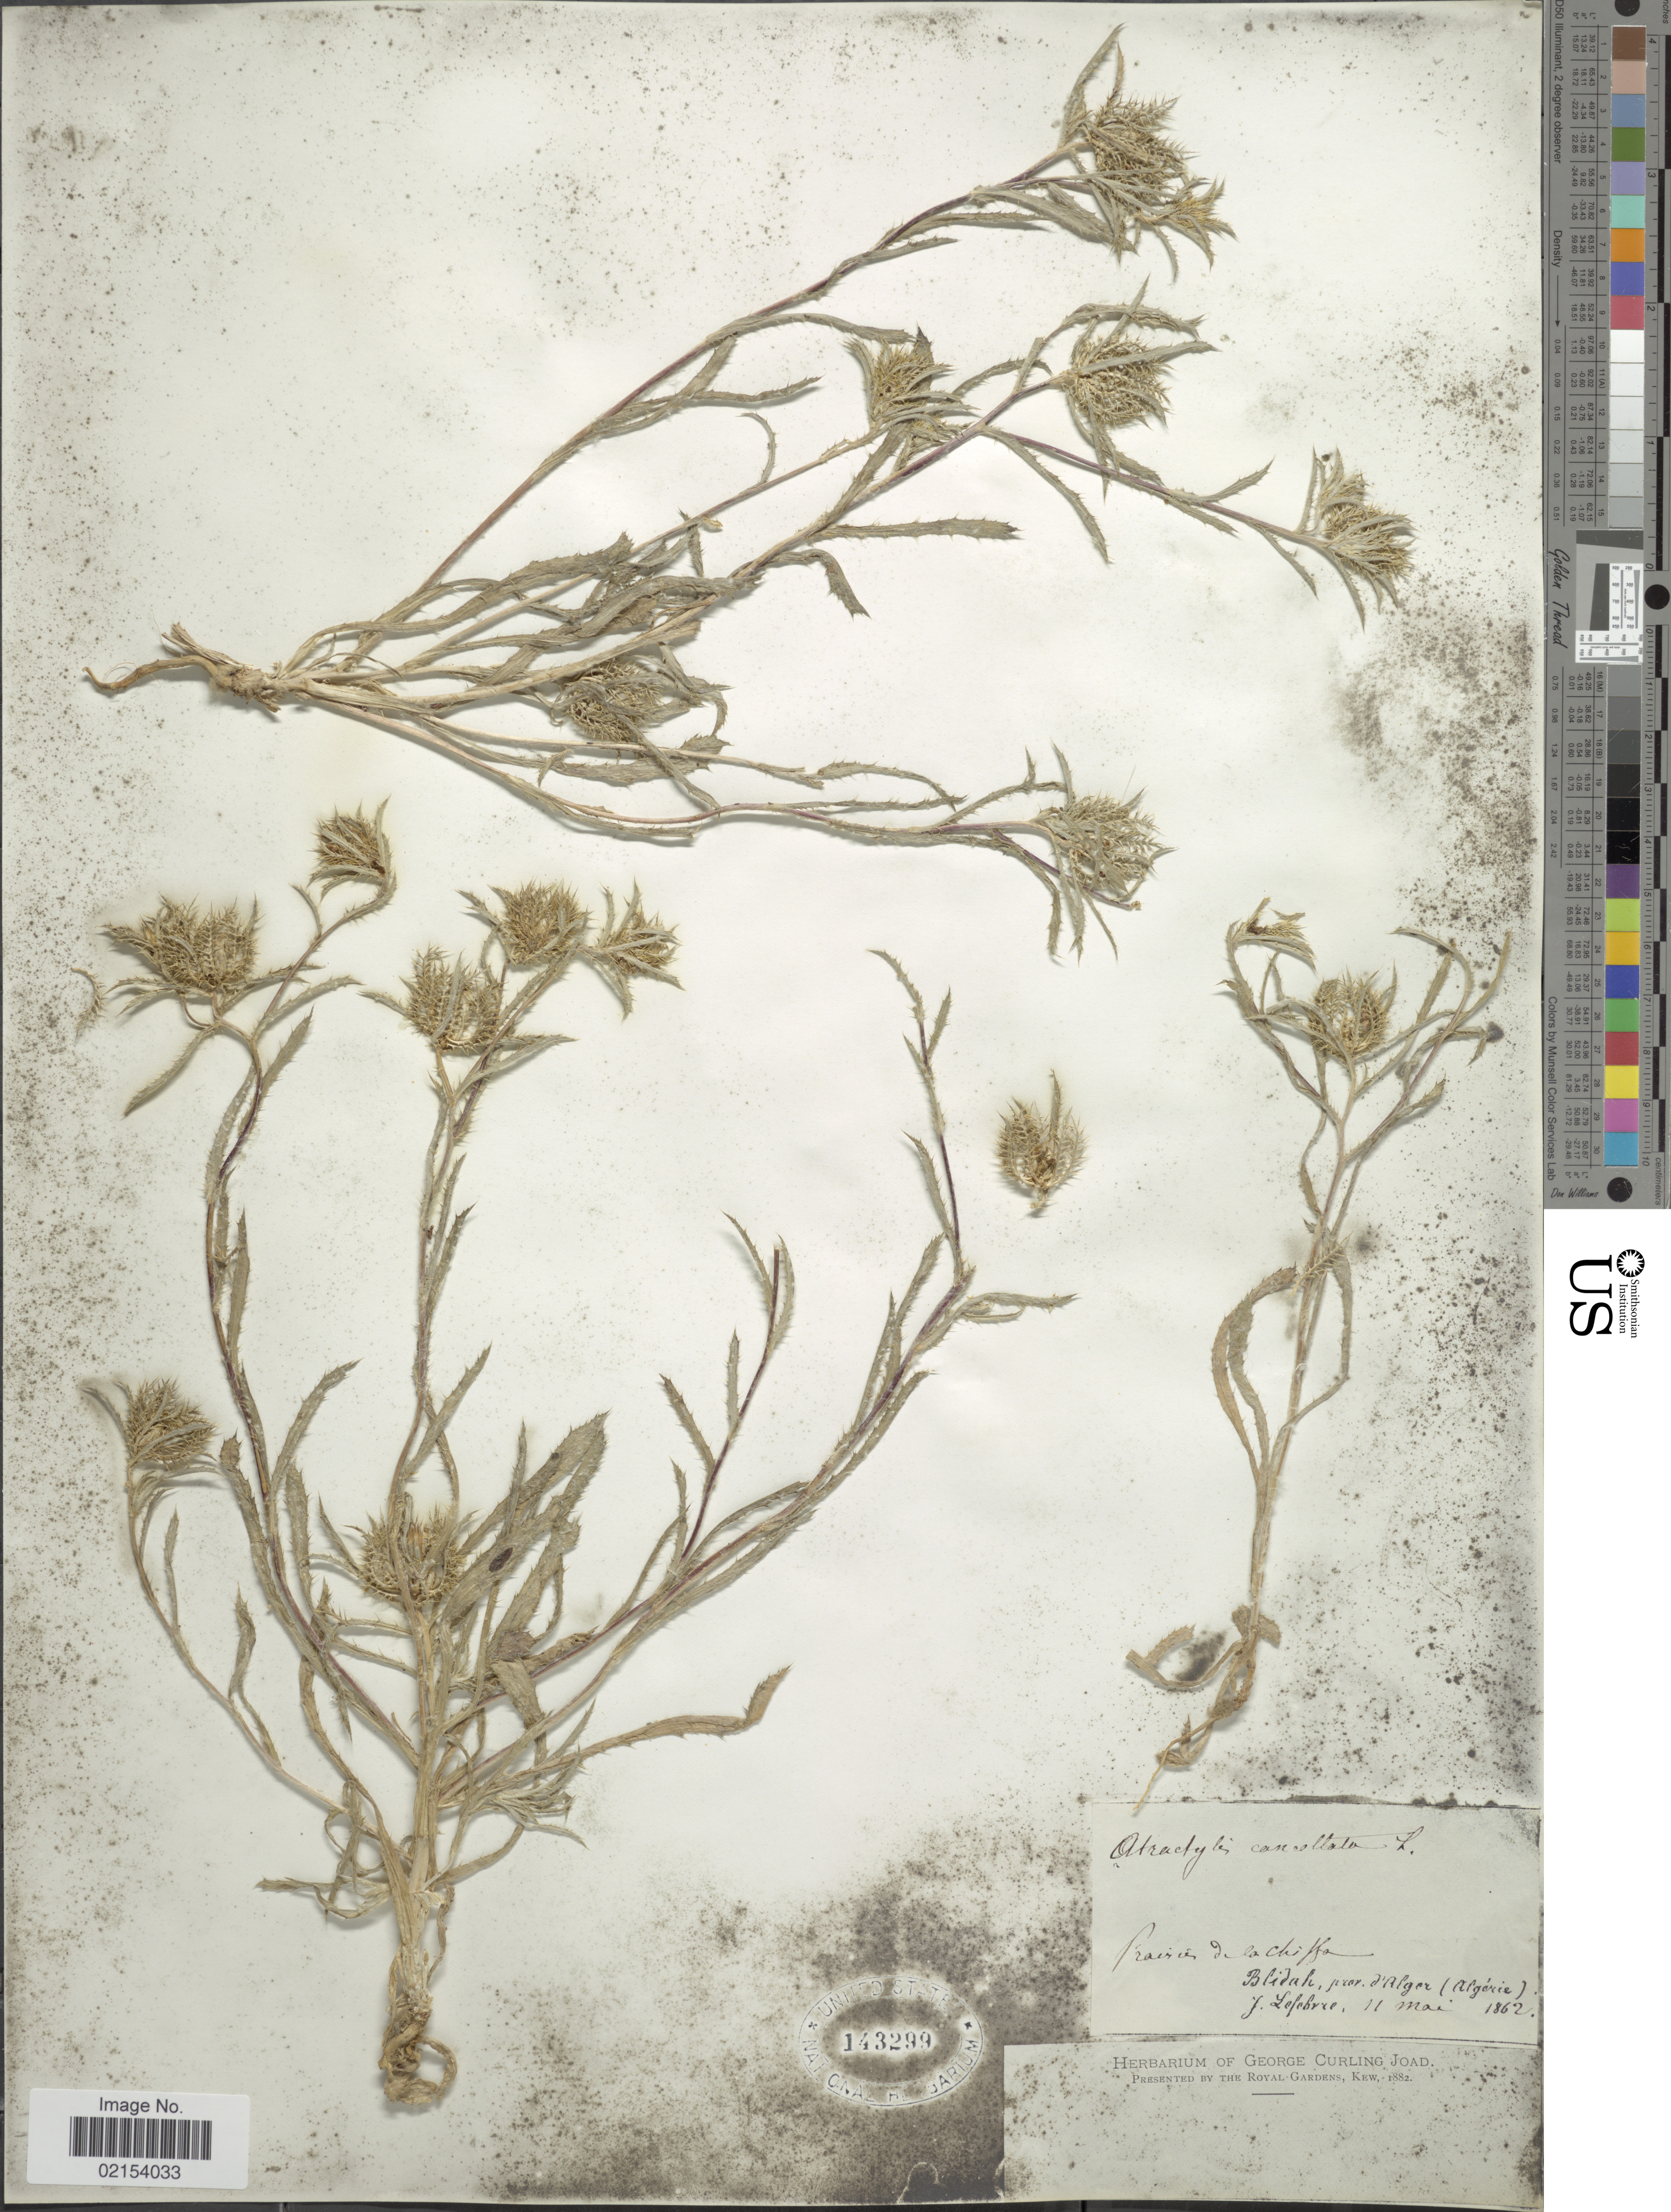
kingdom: Plantae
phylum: Tracheophyta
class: Magnoliopsida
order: Asterales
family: Asteraceae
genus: Atractylis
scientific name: Atractylis cancellata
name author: L.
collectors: C. Lefebvre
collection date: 1862-05-11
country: Algeria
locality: Prairies de la Chiffa. Blidah, prov. d'Alger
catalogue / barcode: US 143299